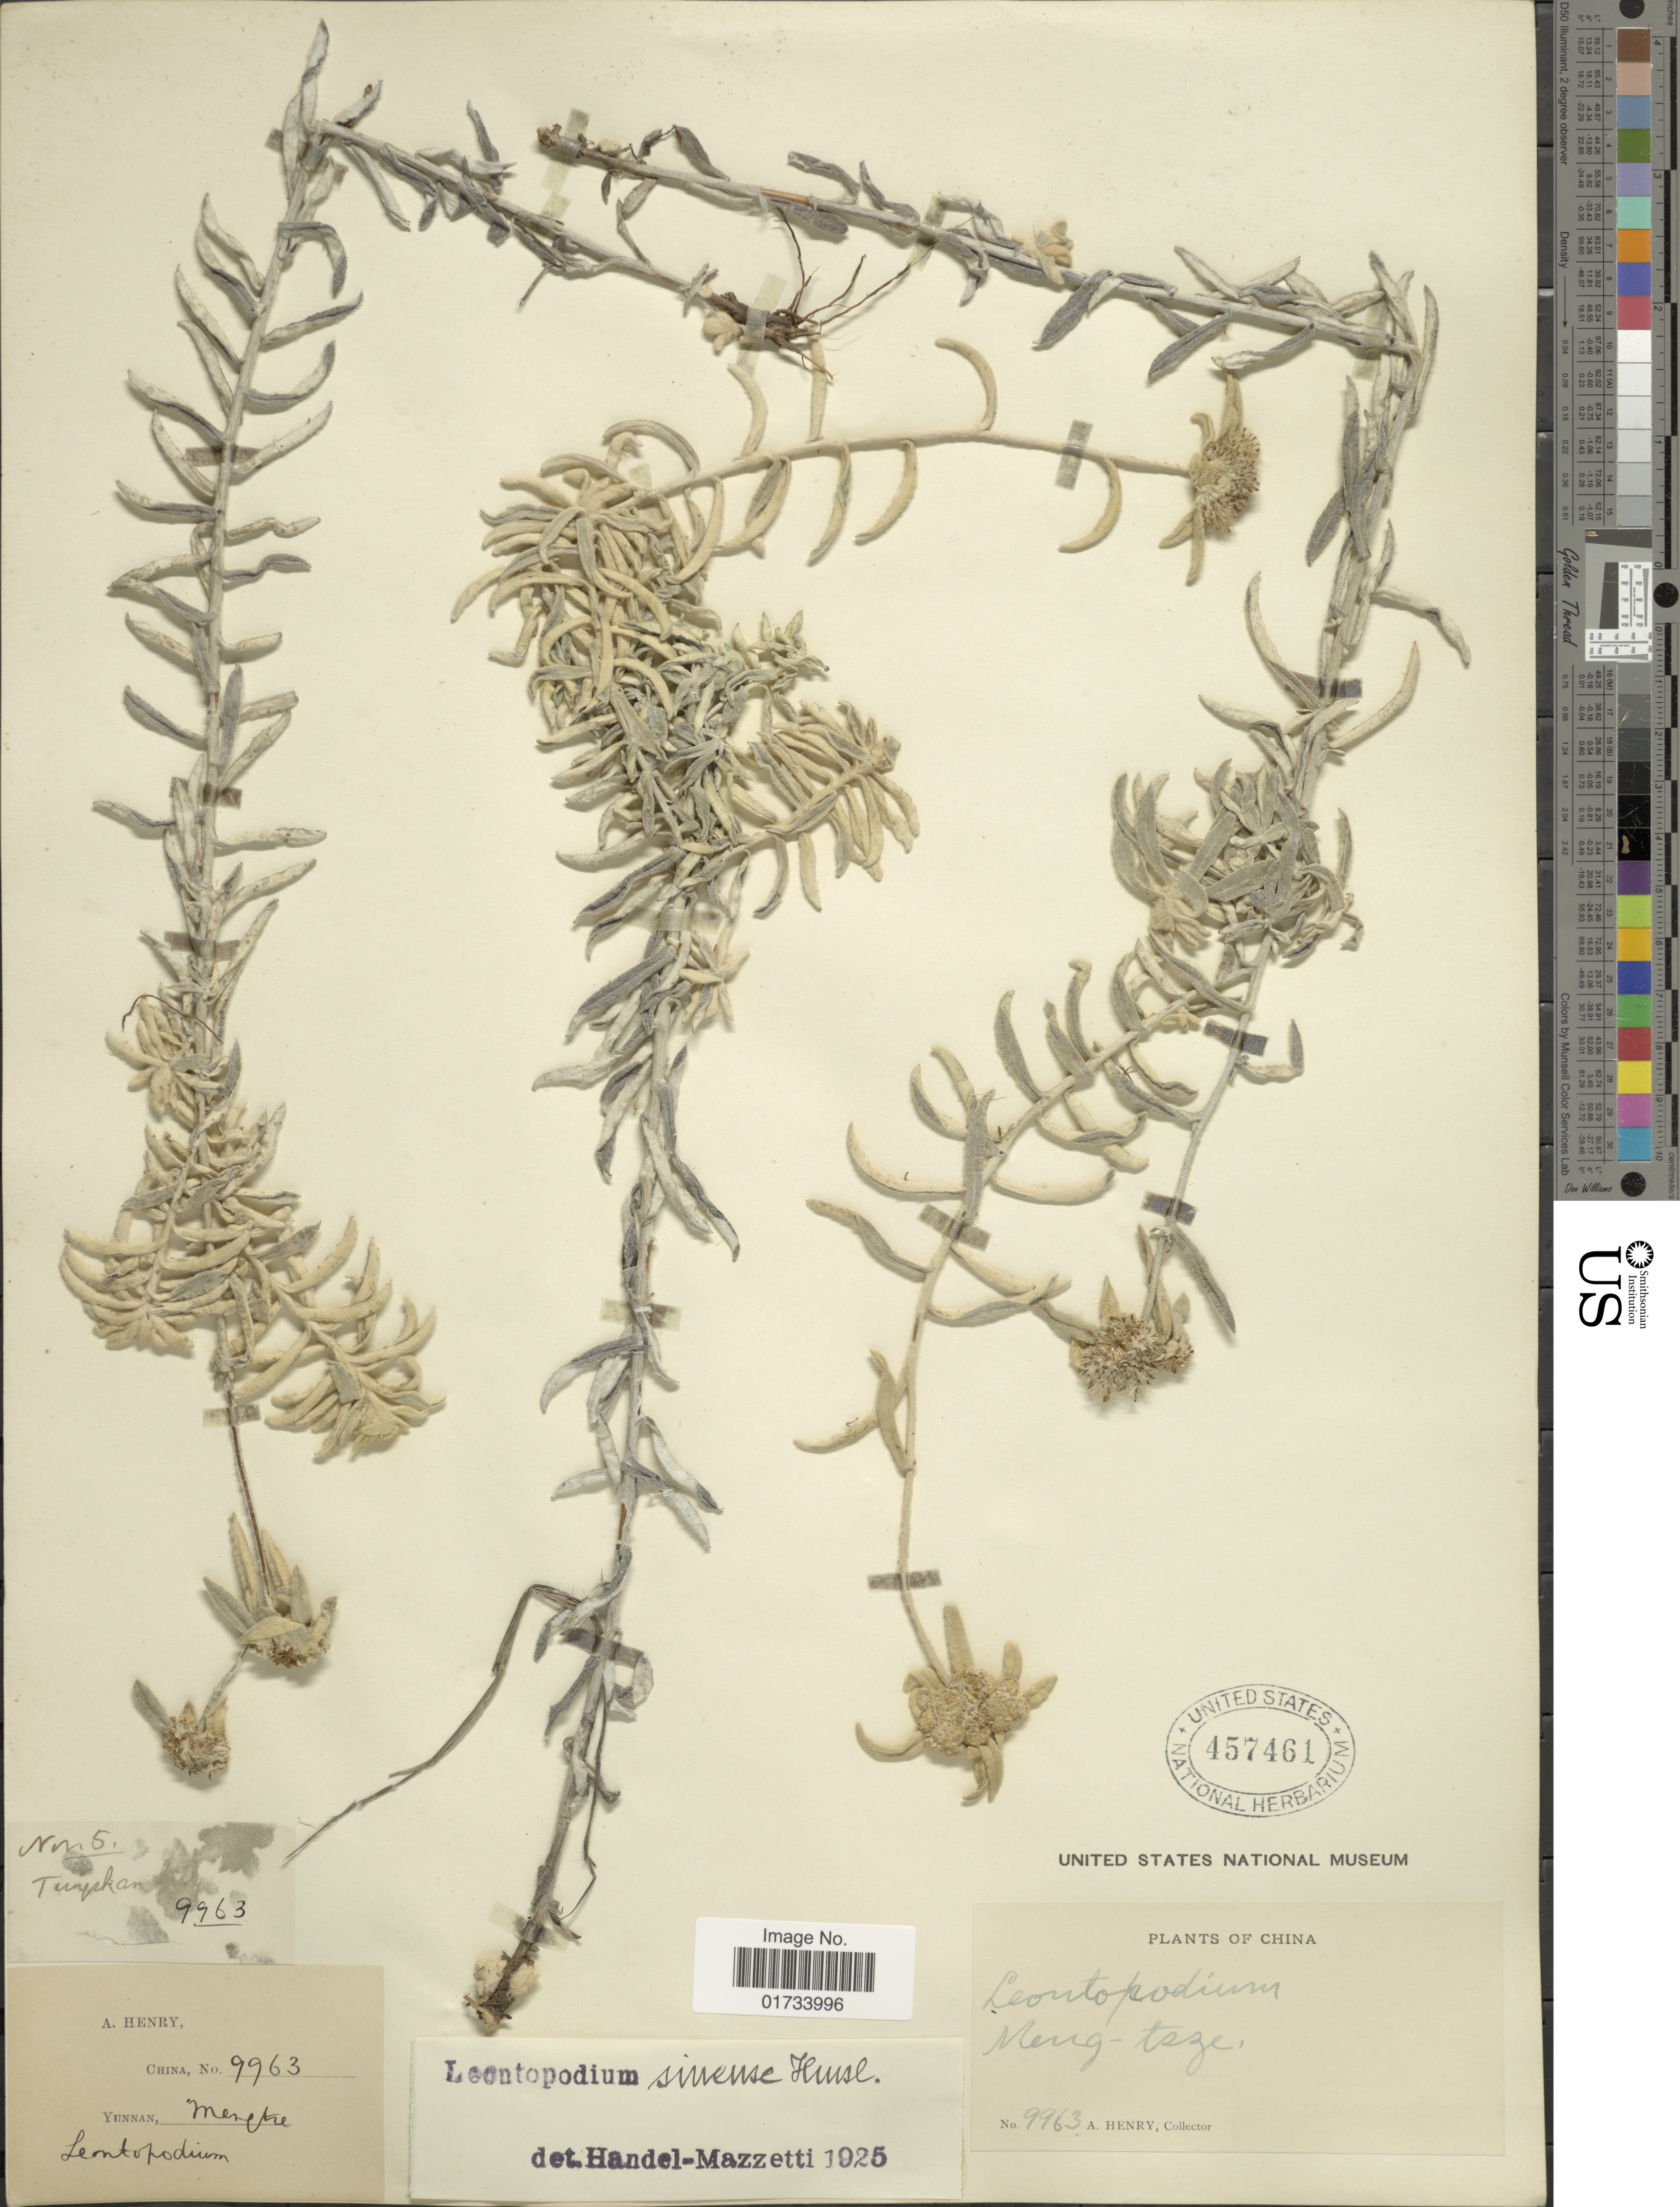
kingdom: Plantae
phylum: Tracheophyta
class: Magnoliopsida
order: Asterales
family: Asteraceae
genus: Leontopodium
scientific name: Leontopodium sinense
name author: Hemsl.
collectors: A. Henry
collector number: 9963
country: China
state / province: Yunnan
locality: Mengtze, Tunyekan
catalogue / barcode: US 457461